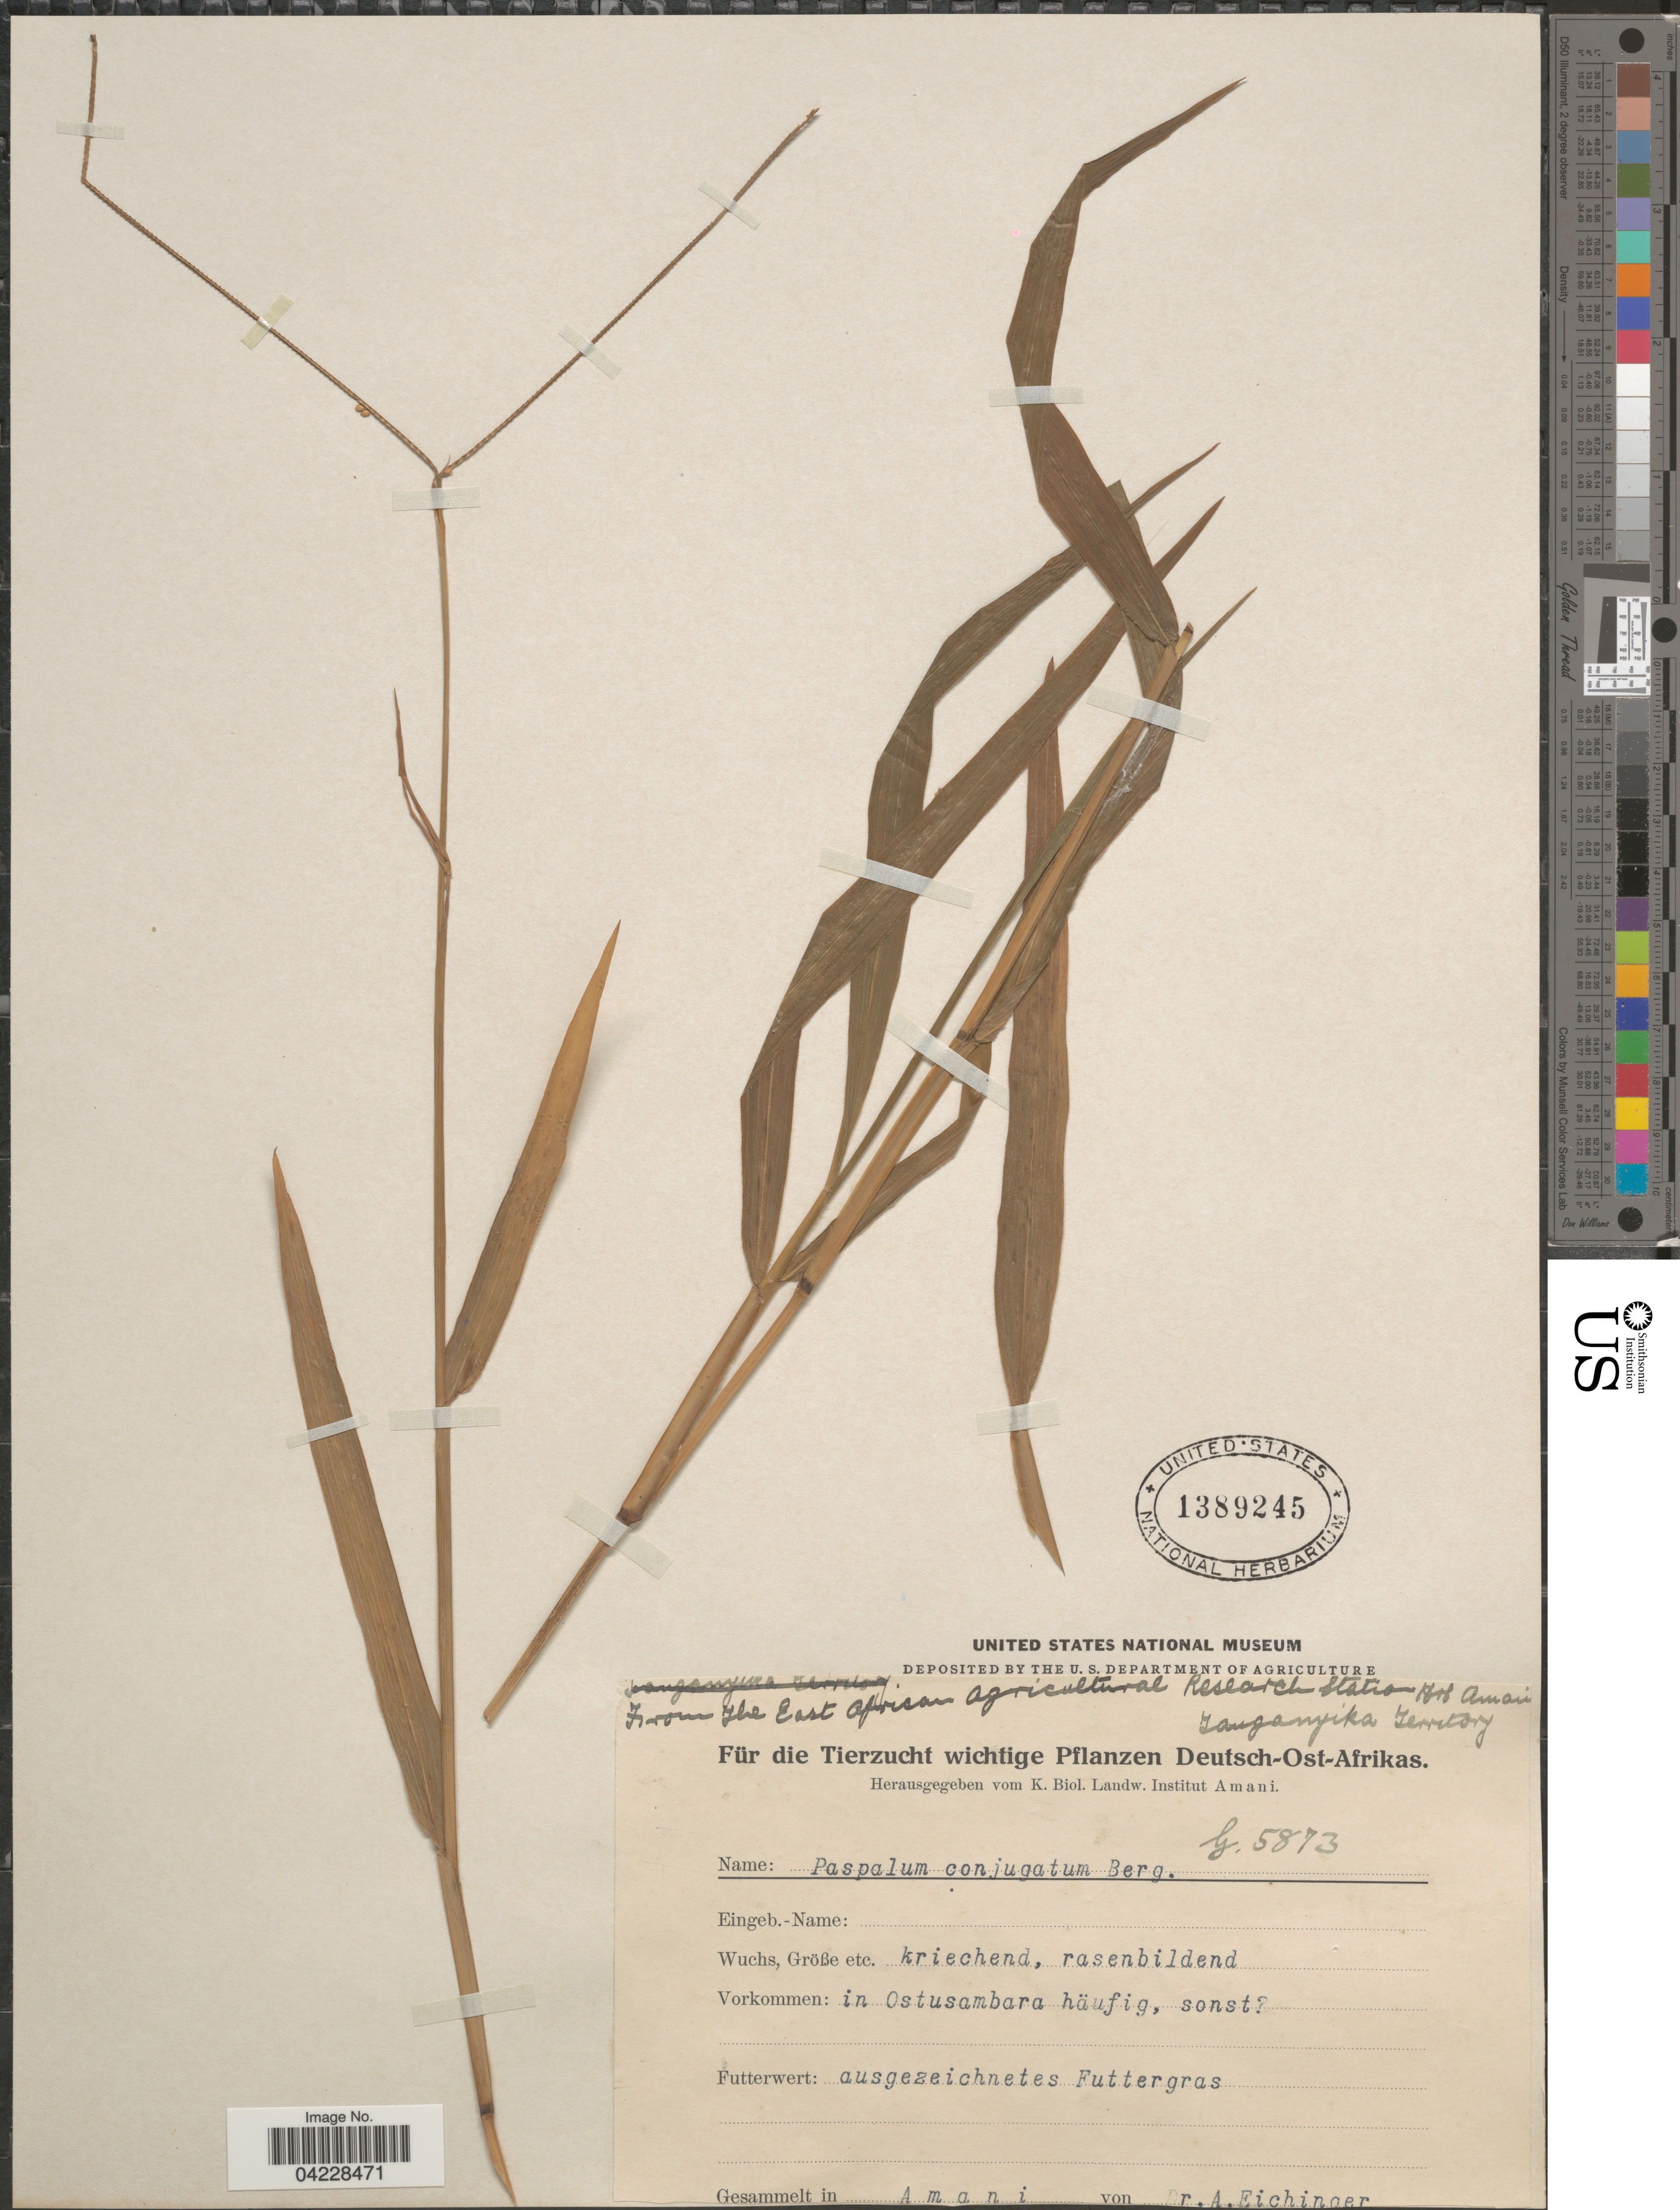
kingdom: Plantae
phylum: Tracheophyta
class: Liliopsida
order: Poales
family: Poaceae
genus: Paspalum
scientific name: Paspalum conjugatum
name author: P.J. Bergius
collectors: Eichinger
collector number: G5873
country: Tanzania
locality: Tanganyika Territory. Deutsch-Ost-Afrikas. Amani.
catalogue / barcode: US 1389245